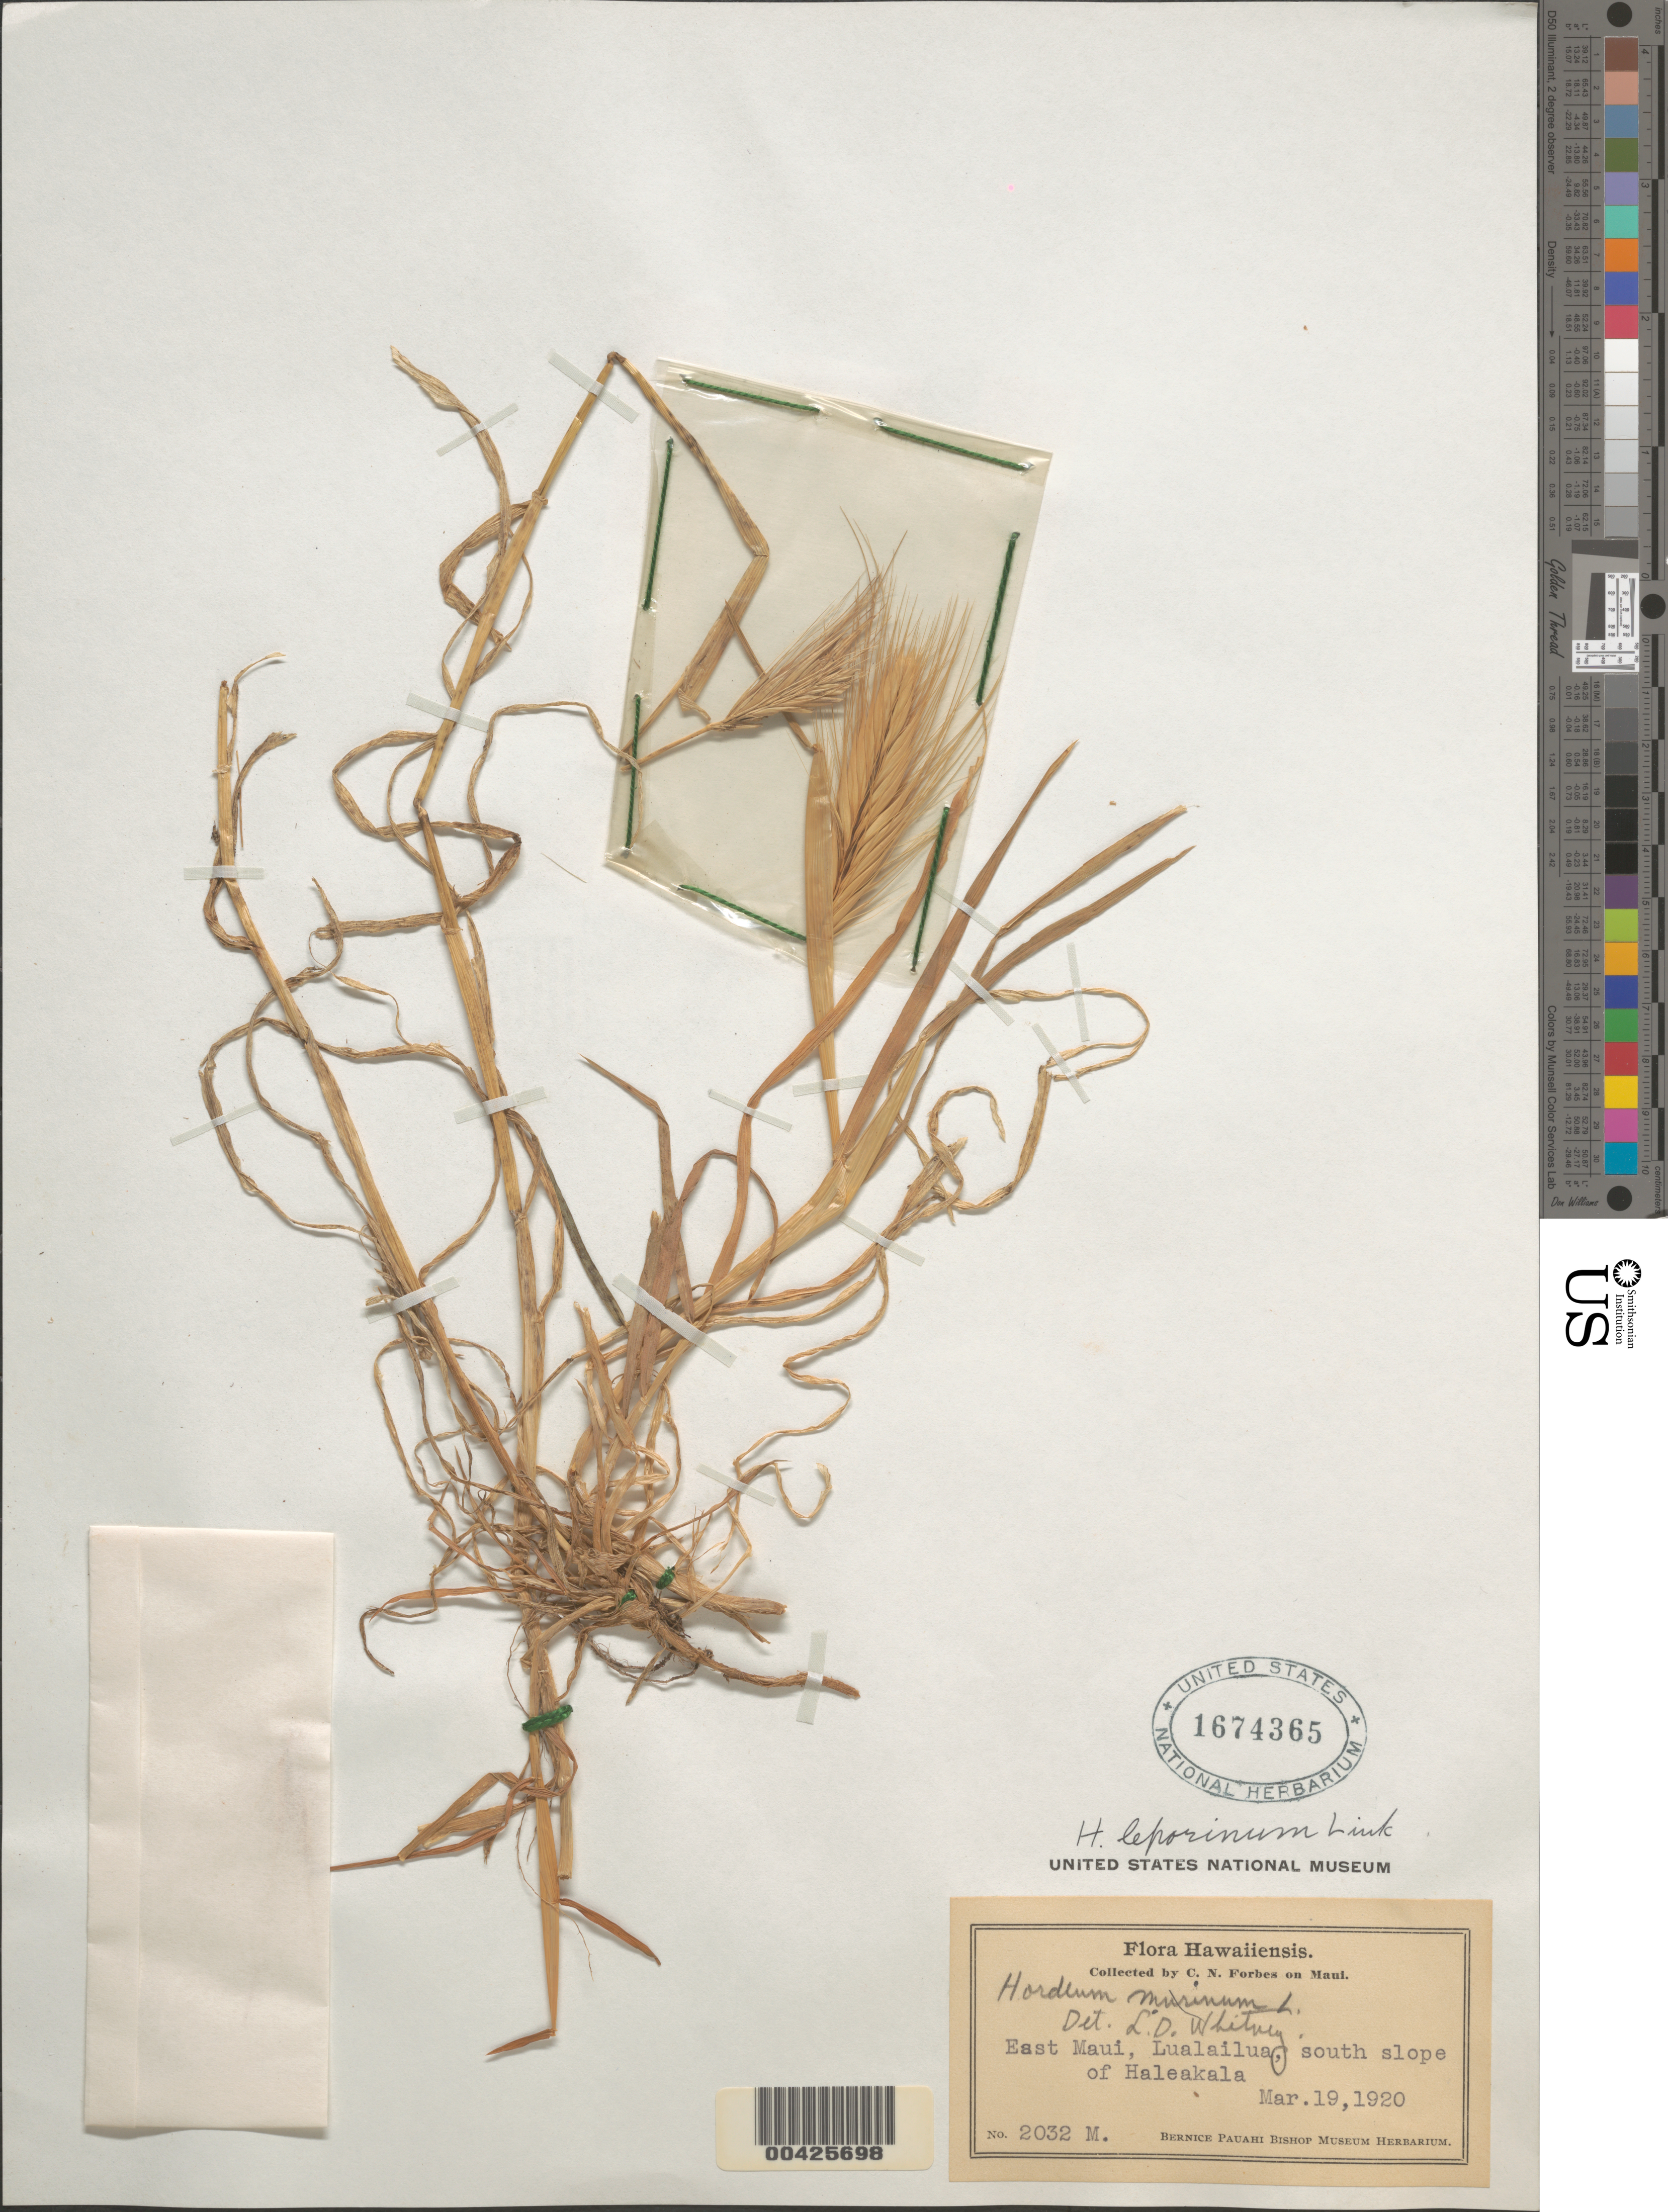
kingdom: Plantae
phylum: Tracheophyta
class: Liliopsida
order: Poales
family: Poaceae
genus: Hordeum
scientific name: Hordeum leporinum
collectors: C. N. Forbes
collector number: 2032.M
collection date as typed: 19 Mar 1920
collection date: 1920-03-19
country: United States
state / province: Hawaii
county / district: Maui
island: Maui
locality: Lualailua, S slope of Haleakala, E Maui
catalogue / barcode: US 1674365